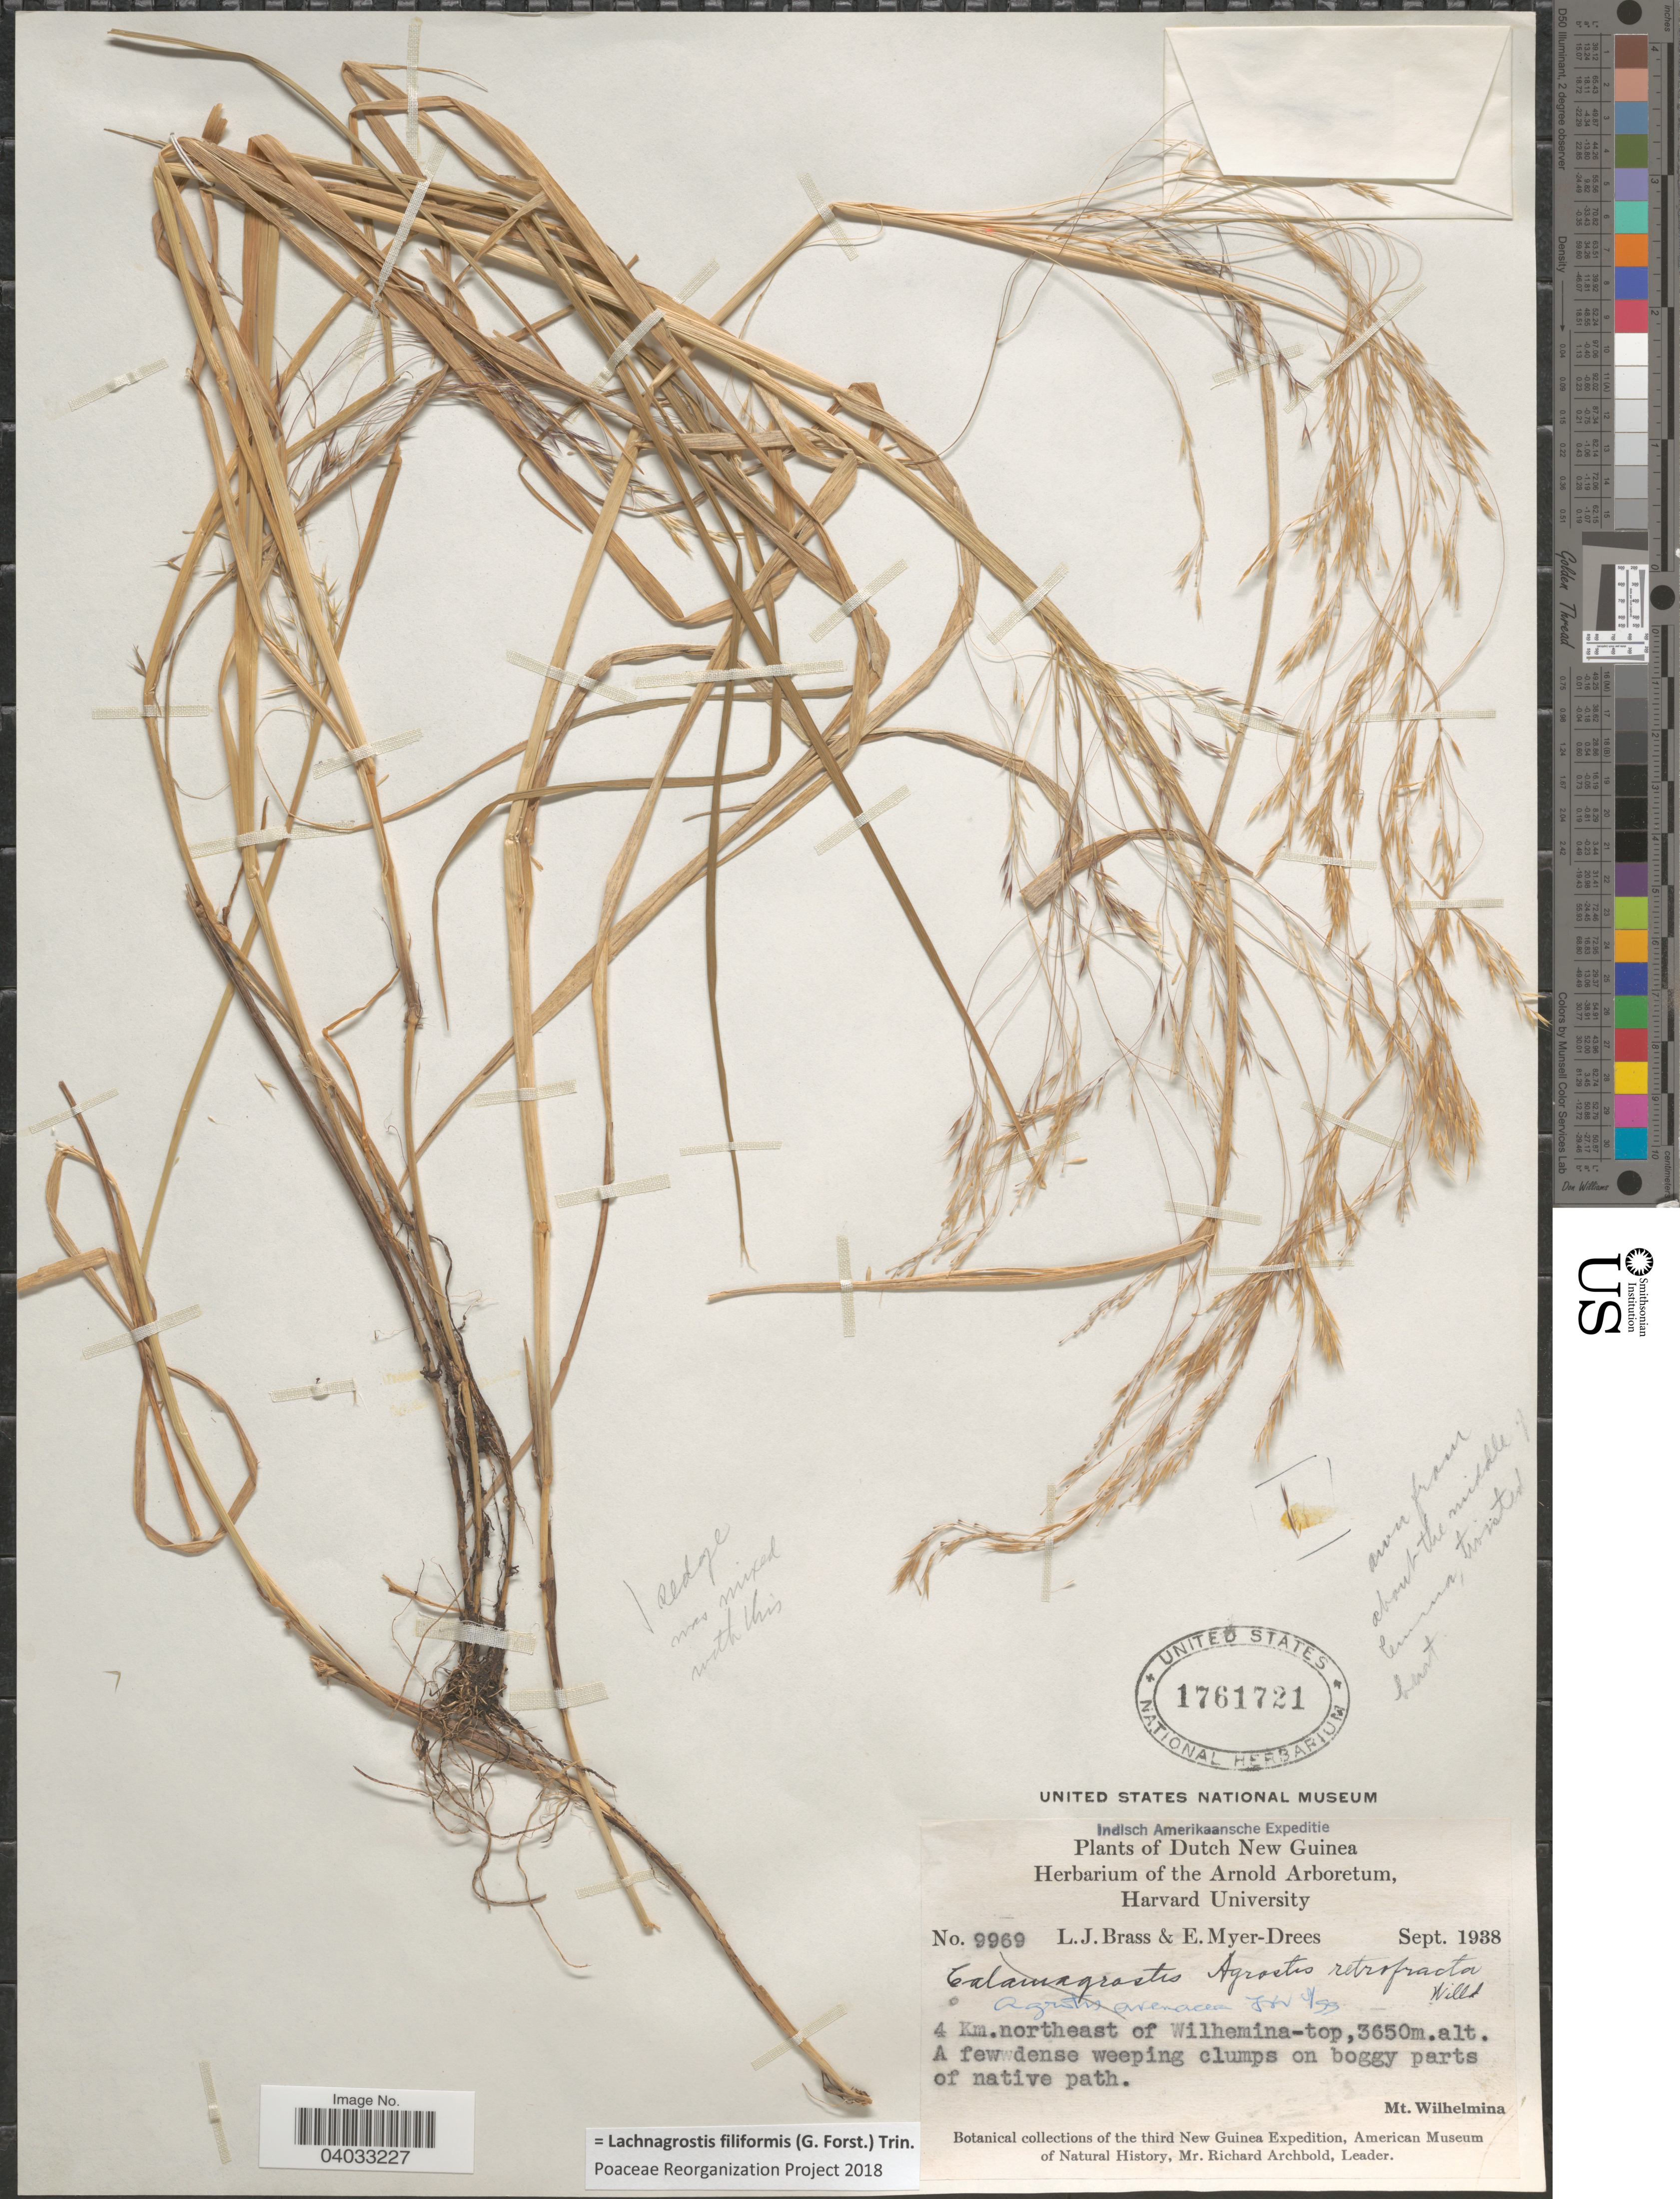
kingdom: Plantae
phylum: Tracheophyta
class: Liliopsida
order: Poales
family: Poaceae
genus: Lachnagrostis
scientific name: Lachnagrostis filiformis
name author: (J.R. Forst.) Trin.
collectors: L. J. Brass & E. Myer-Drees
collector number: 9969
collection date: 1938-09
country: Indonesia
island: New Guinea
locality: Dutch New Guinea. 4 Km. northeast of Wilhemina-top. Mt. Wilhelmina.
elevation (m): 3650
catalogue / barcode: US 1761721